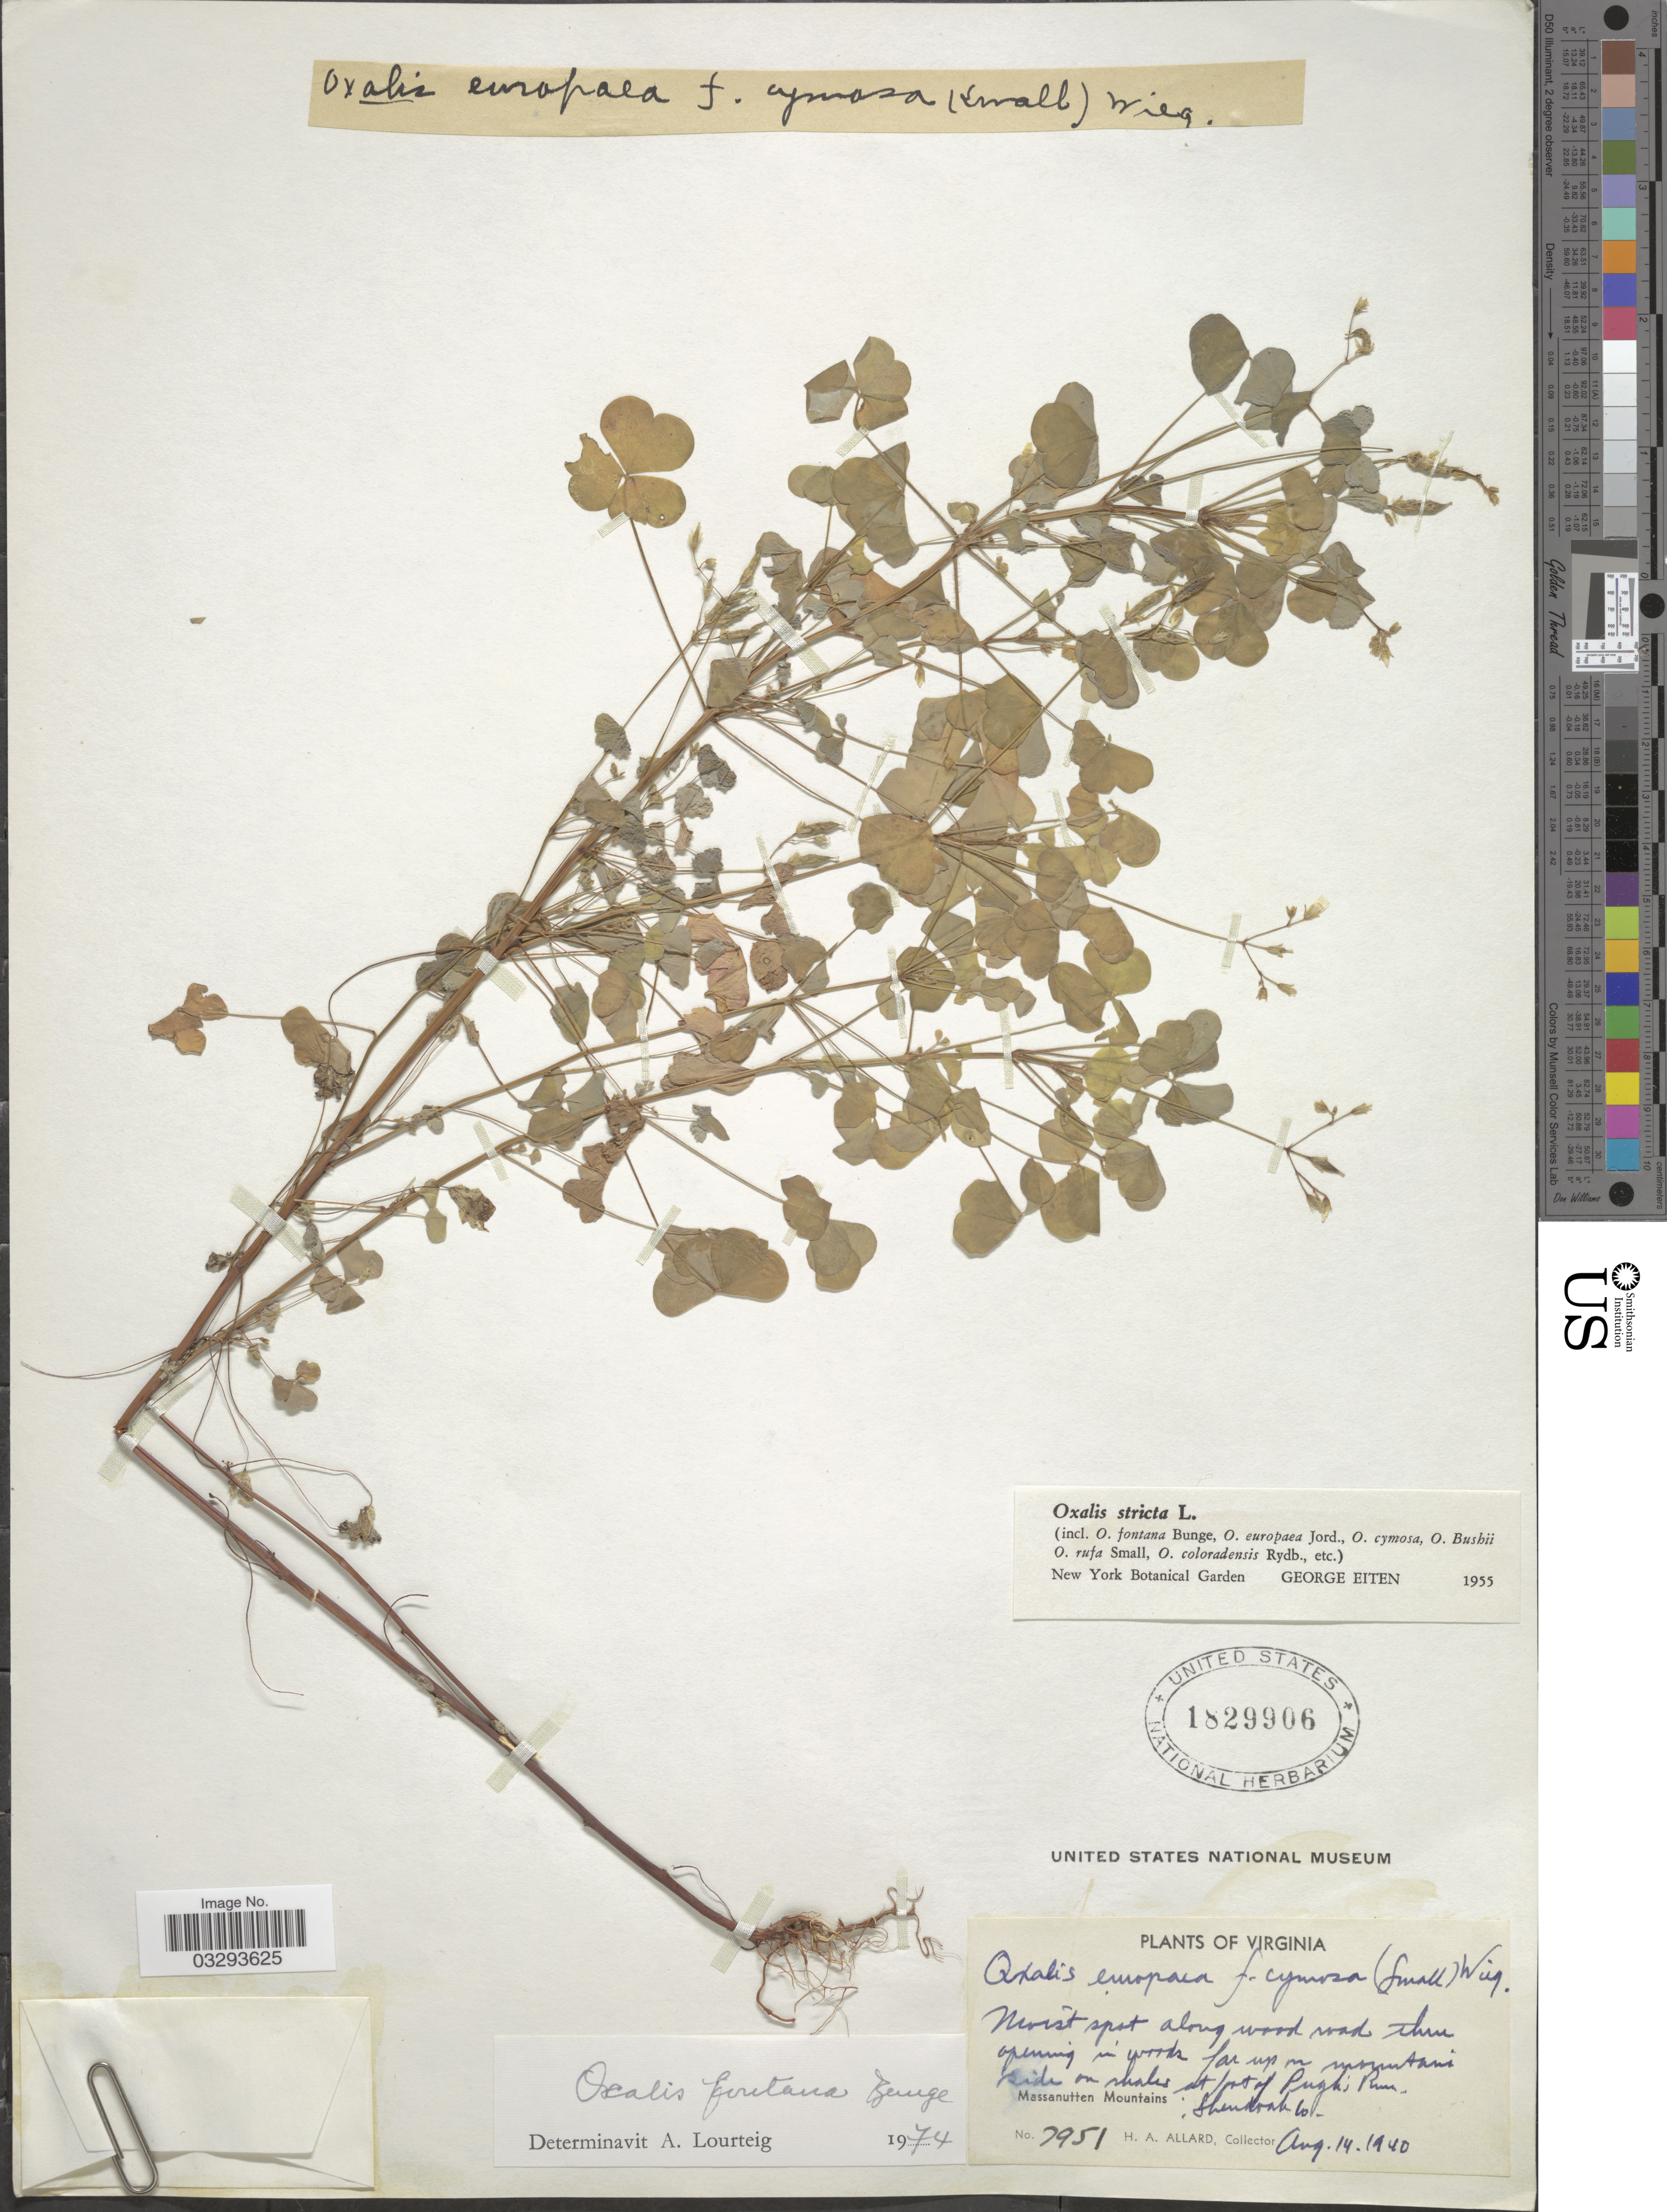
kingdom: Plantae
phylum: Tracheophyta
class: Magnoliopsida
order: Oxalidales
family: Oxalidaceae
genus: Oxalis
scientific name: Oxalis fontana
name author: Bunge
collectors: H. A. Allard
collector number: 7951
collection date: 1940-08-14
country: United States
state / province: Virginia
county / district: Shenandoah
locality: Far up on mountain side on shales at foot of Pugh's Run. Massanutten Mountains. Shenandoah Co.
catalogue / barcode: US 1829906